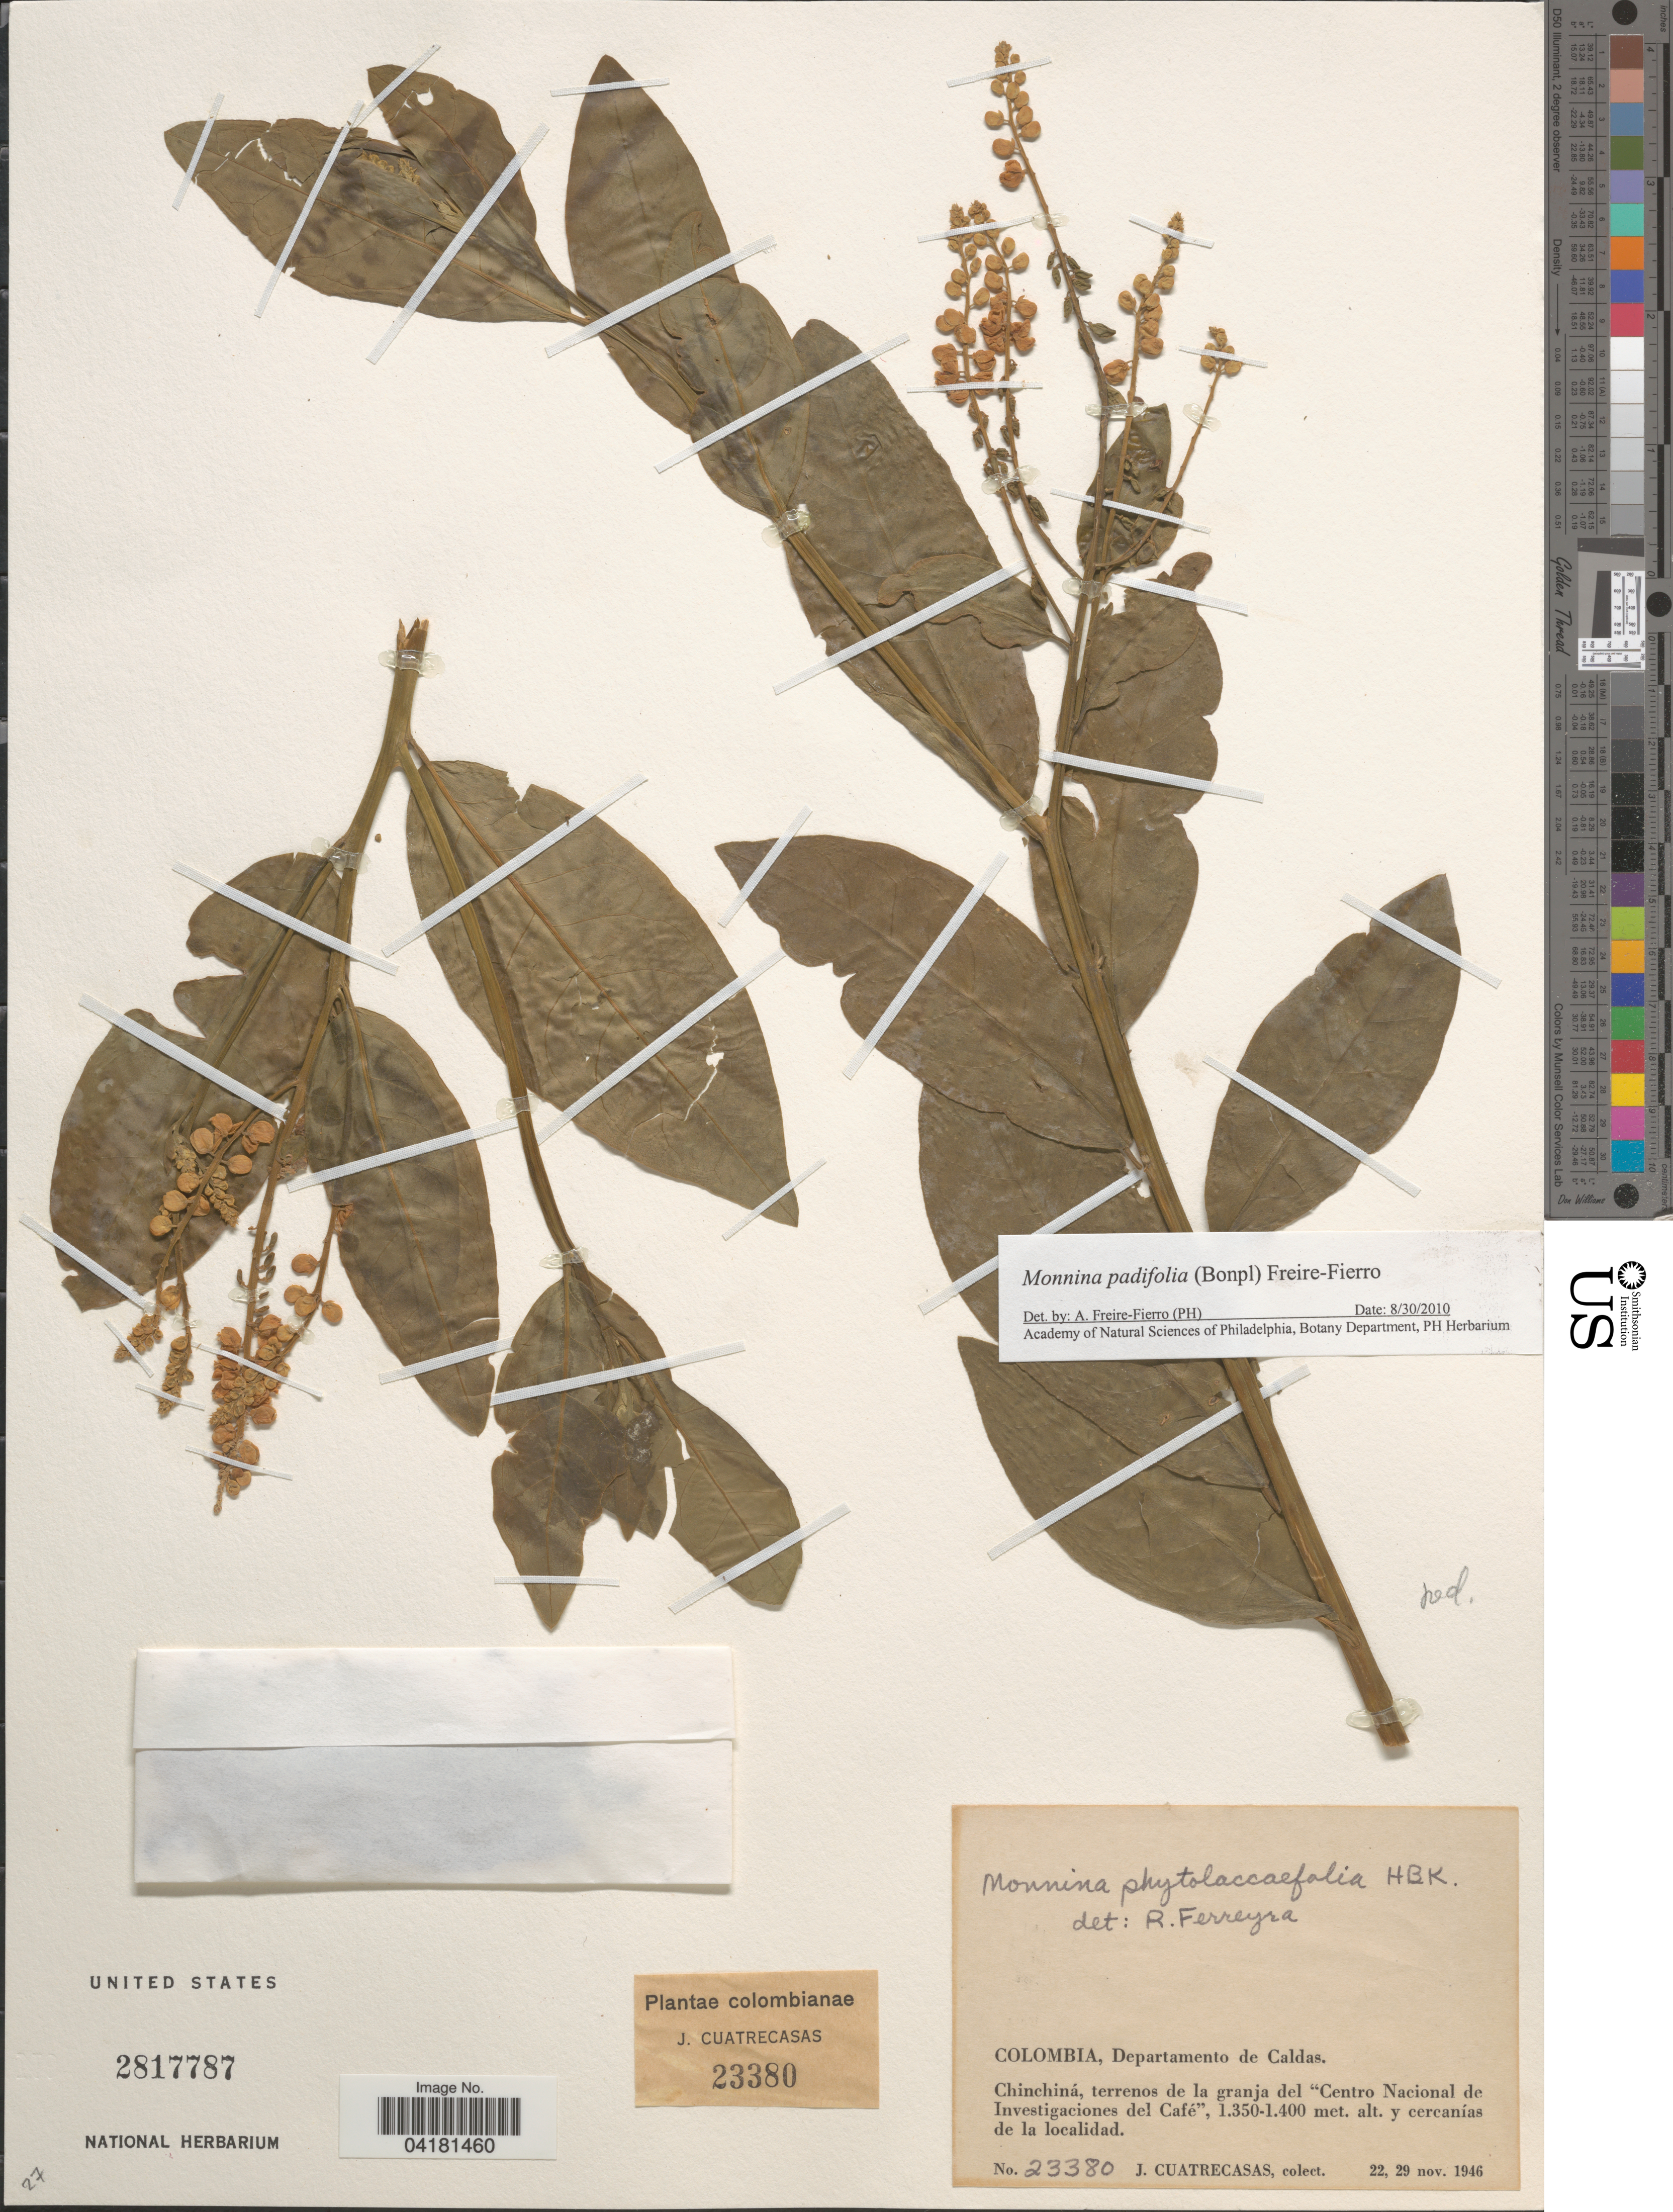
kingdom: Plantae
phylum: Tracheophyta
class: Magnoliopsida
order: Fabales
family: Polygalaceae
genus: Monnina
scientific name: Monnina padifolia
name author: (Bonpl.) Freire-Fierro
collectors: J. Cuatrecasas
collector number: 23380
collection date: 1946-11-22/1946-11-29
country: Colombia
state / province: Caldas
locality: Departamento de Caldas. Chinchiná, terrenos de la granja del "Centro Nacional de Investigaciones del Café", y cercanías de la localidad.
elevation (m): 1350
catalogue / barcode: US 2817787